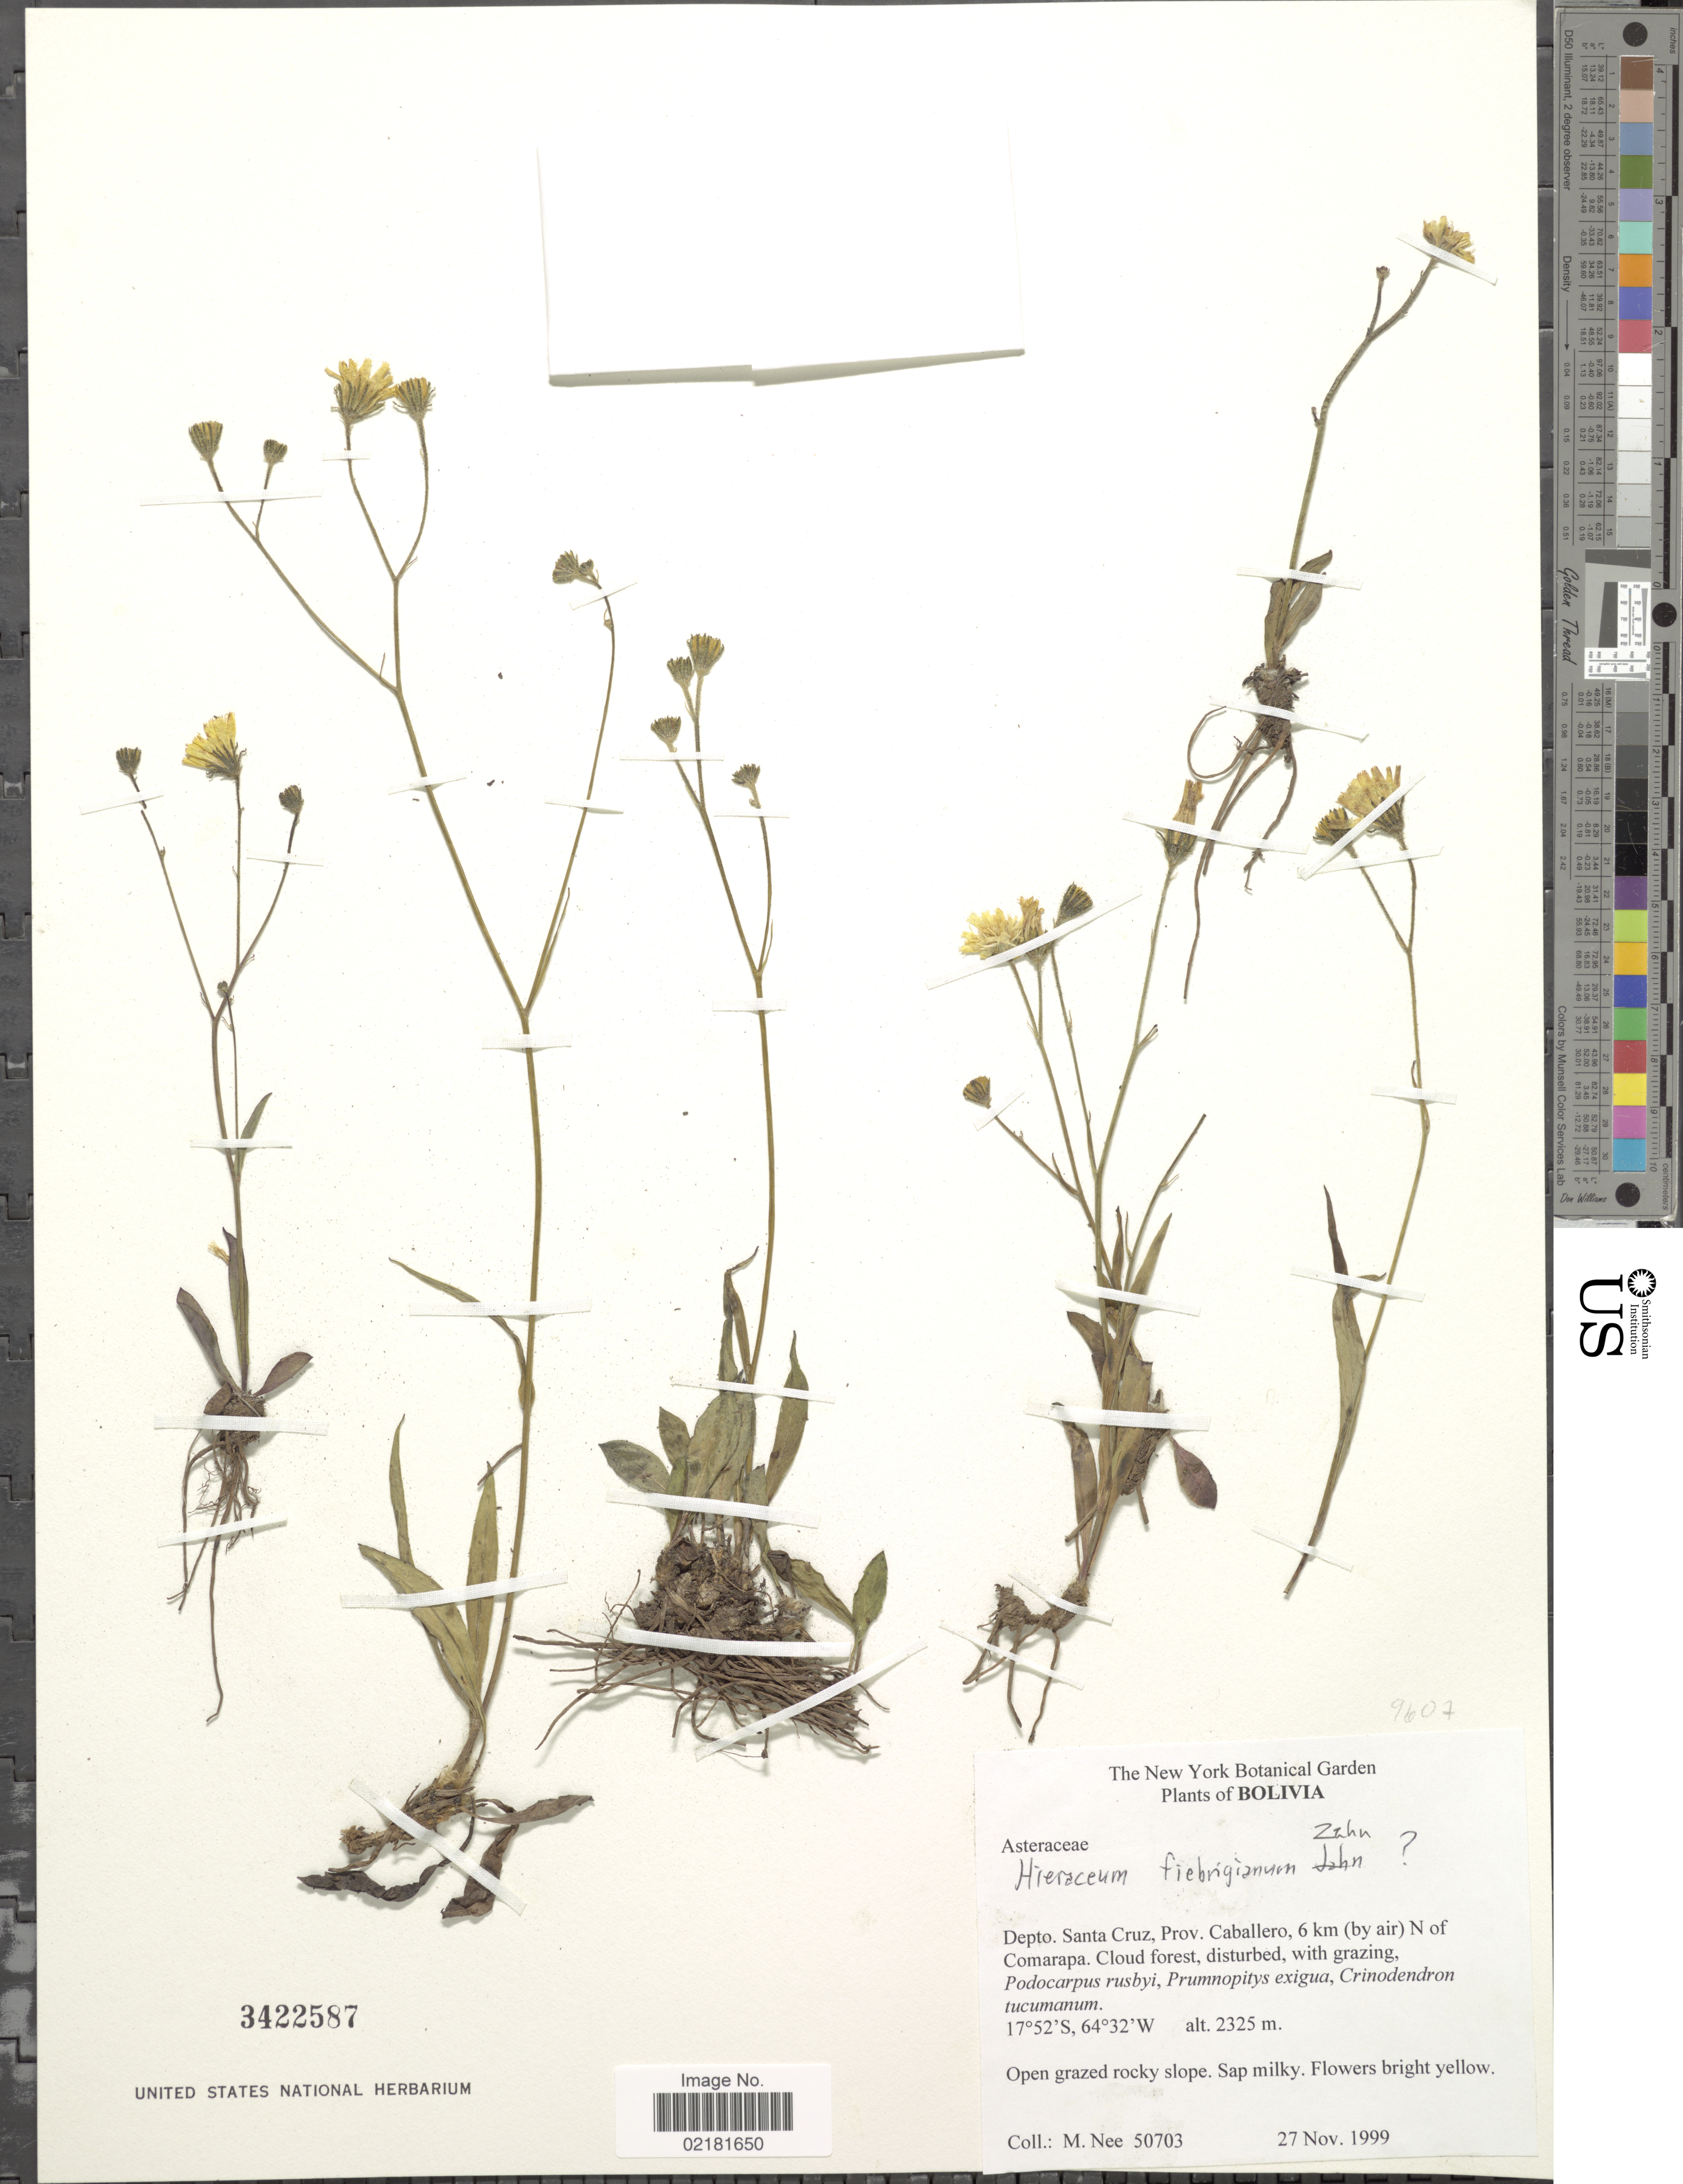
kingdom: Plantae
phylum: Tracheophyta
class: Magnoliopsida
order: Asterales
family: Asteraceae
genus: Hieracium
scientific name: Hieracium fulvipes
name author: Wedd.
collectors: M. Nee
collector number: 50703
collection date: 1999-11-27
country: Argentina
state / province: Santa Cruz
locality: Prov. Caballero, 6 km (by air) N of Comarapa.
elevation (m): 2325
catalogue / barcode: US 3422587